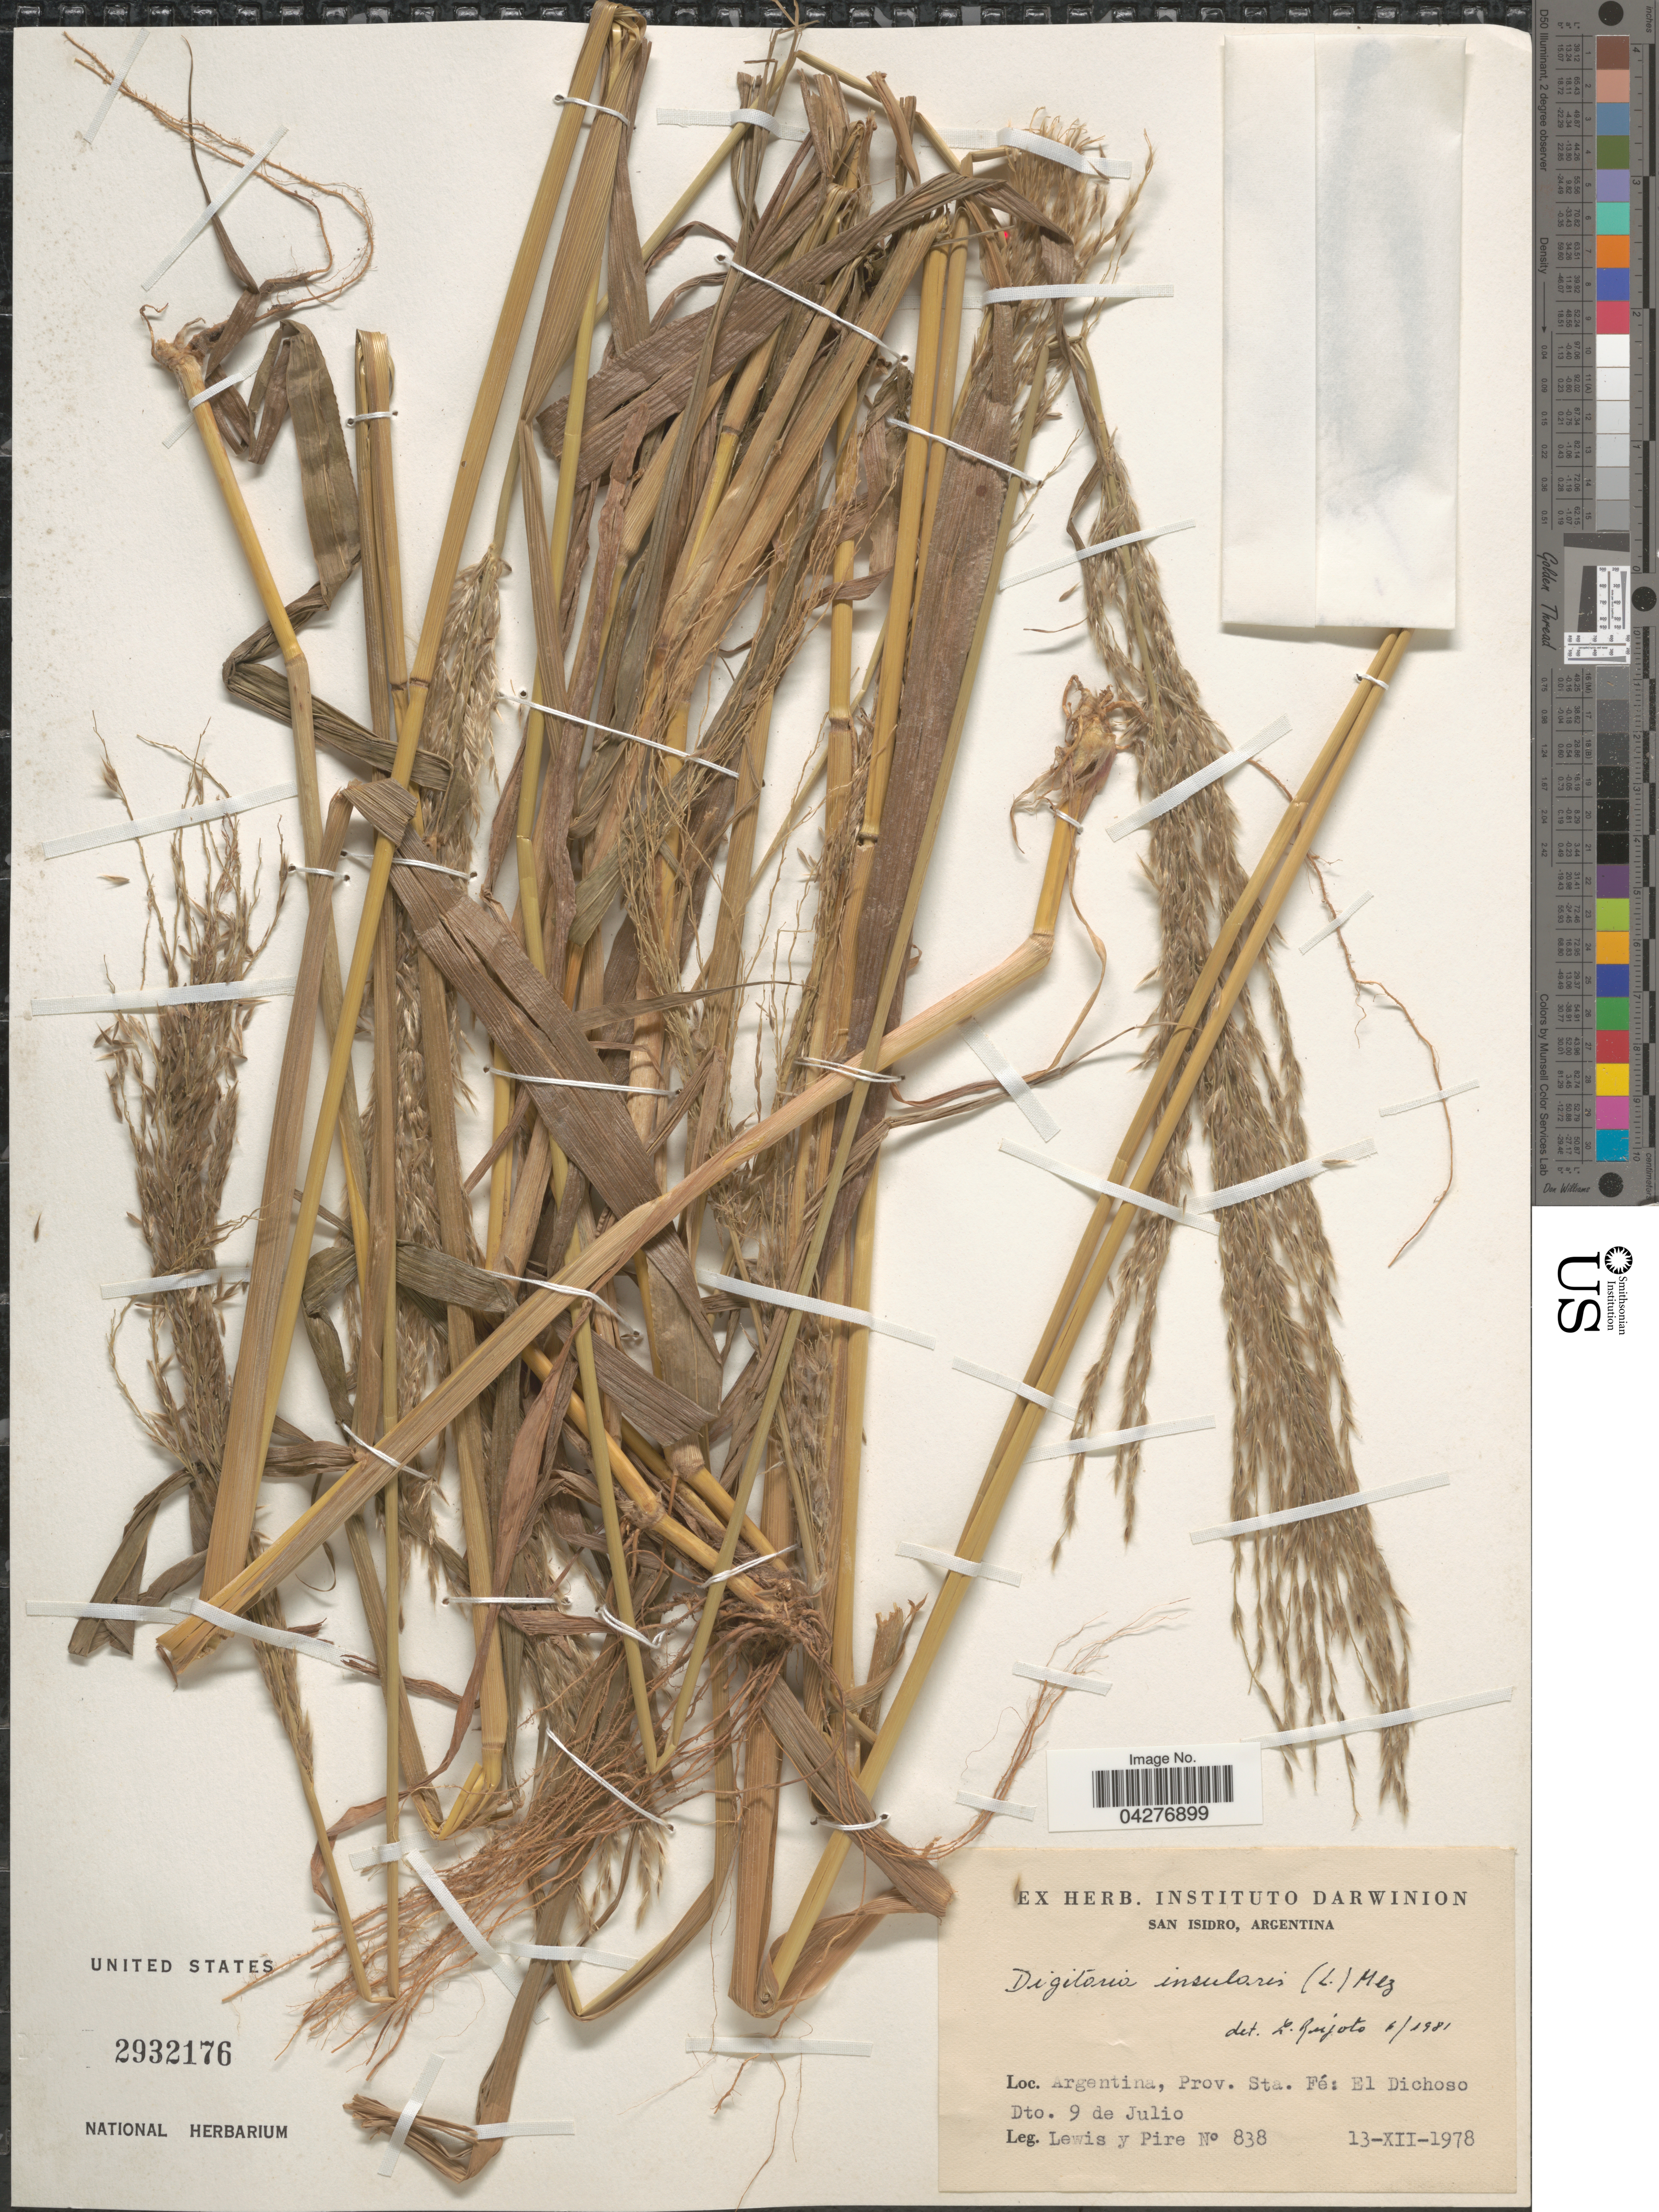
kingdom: Plantae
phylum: Tracheophyta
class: Liliopsida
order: Poales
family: Poaceae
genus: Digitaria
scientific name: Digitaria insularis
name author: (L.) Fedde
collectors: -- Lewis & Piré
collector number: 838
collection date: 1978-12-13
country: Argentina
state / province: Santa Fe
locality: El Dichoso. Dto. 9 de Julio.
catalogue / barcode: US 2932176